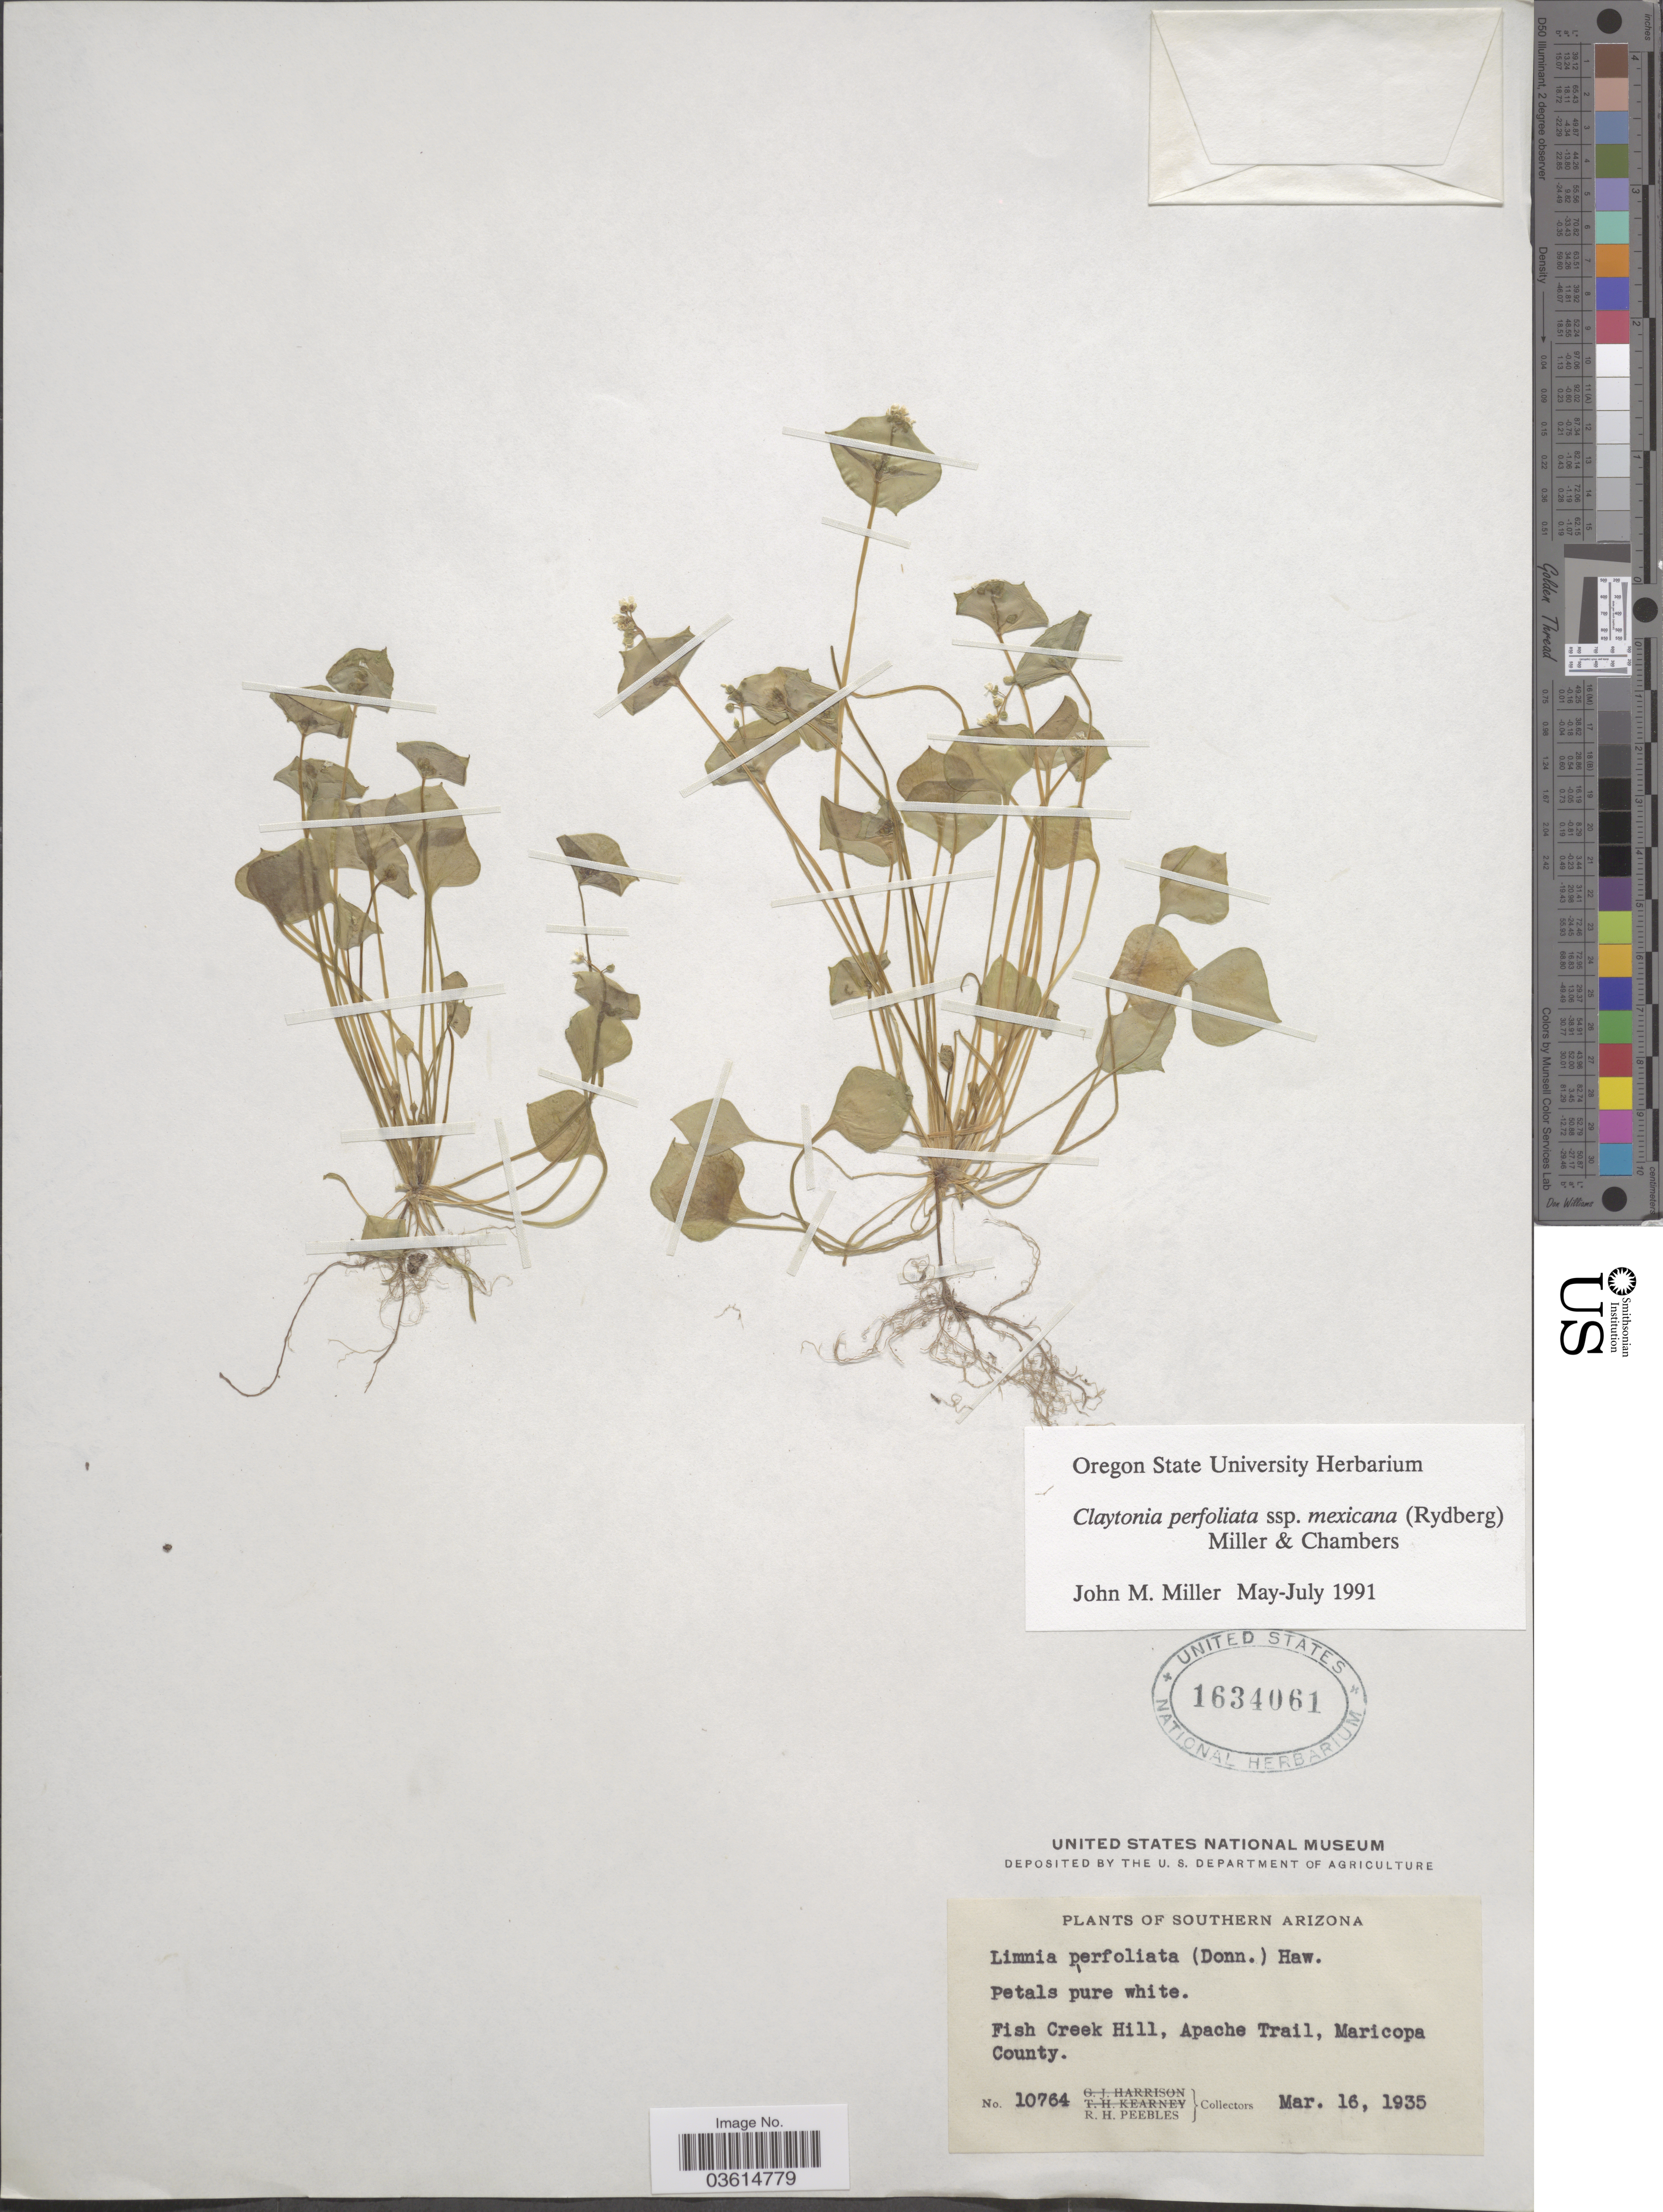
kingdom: Plantae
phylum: Tracheophyta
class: Magnoliopsida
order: Caryophyllales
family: Montiaceae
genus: Claytonia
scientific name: Claytonia perfoliata subsp. mexicana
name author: (Rydb.) Mill. & Chambers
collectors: R. H. Peebles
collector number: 10764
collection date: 1935-03-16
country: United States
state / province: Arizona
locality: Southern Arizona, Fish Creek Hill, Apache Trail, Maricopa County.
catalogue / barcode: US 1634061